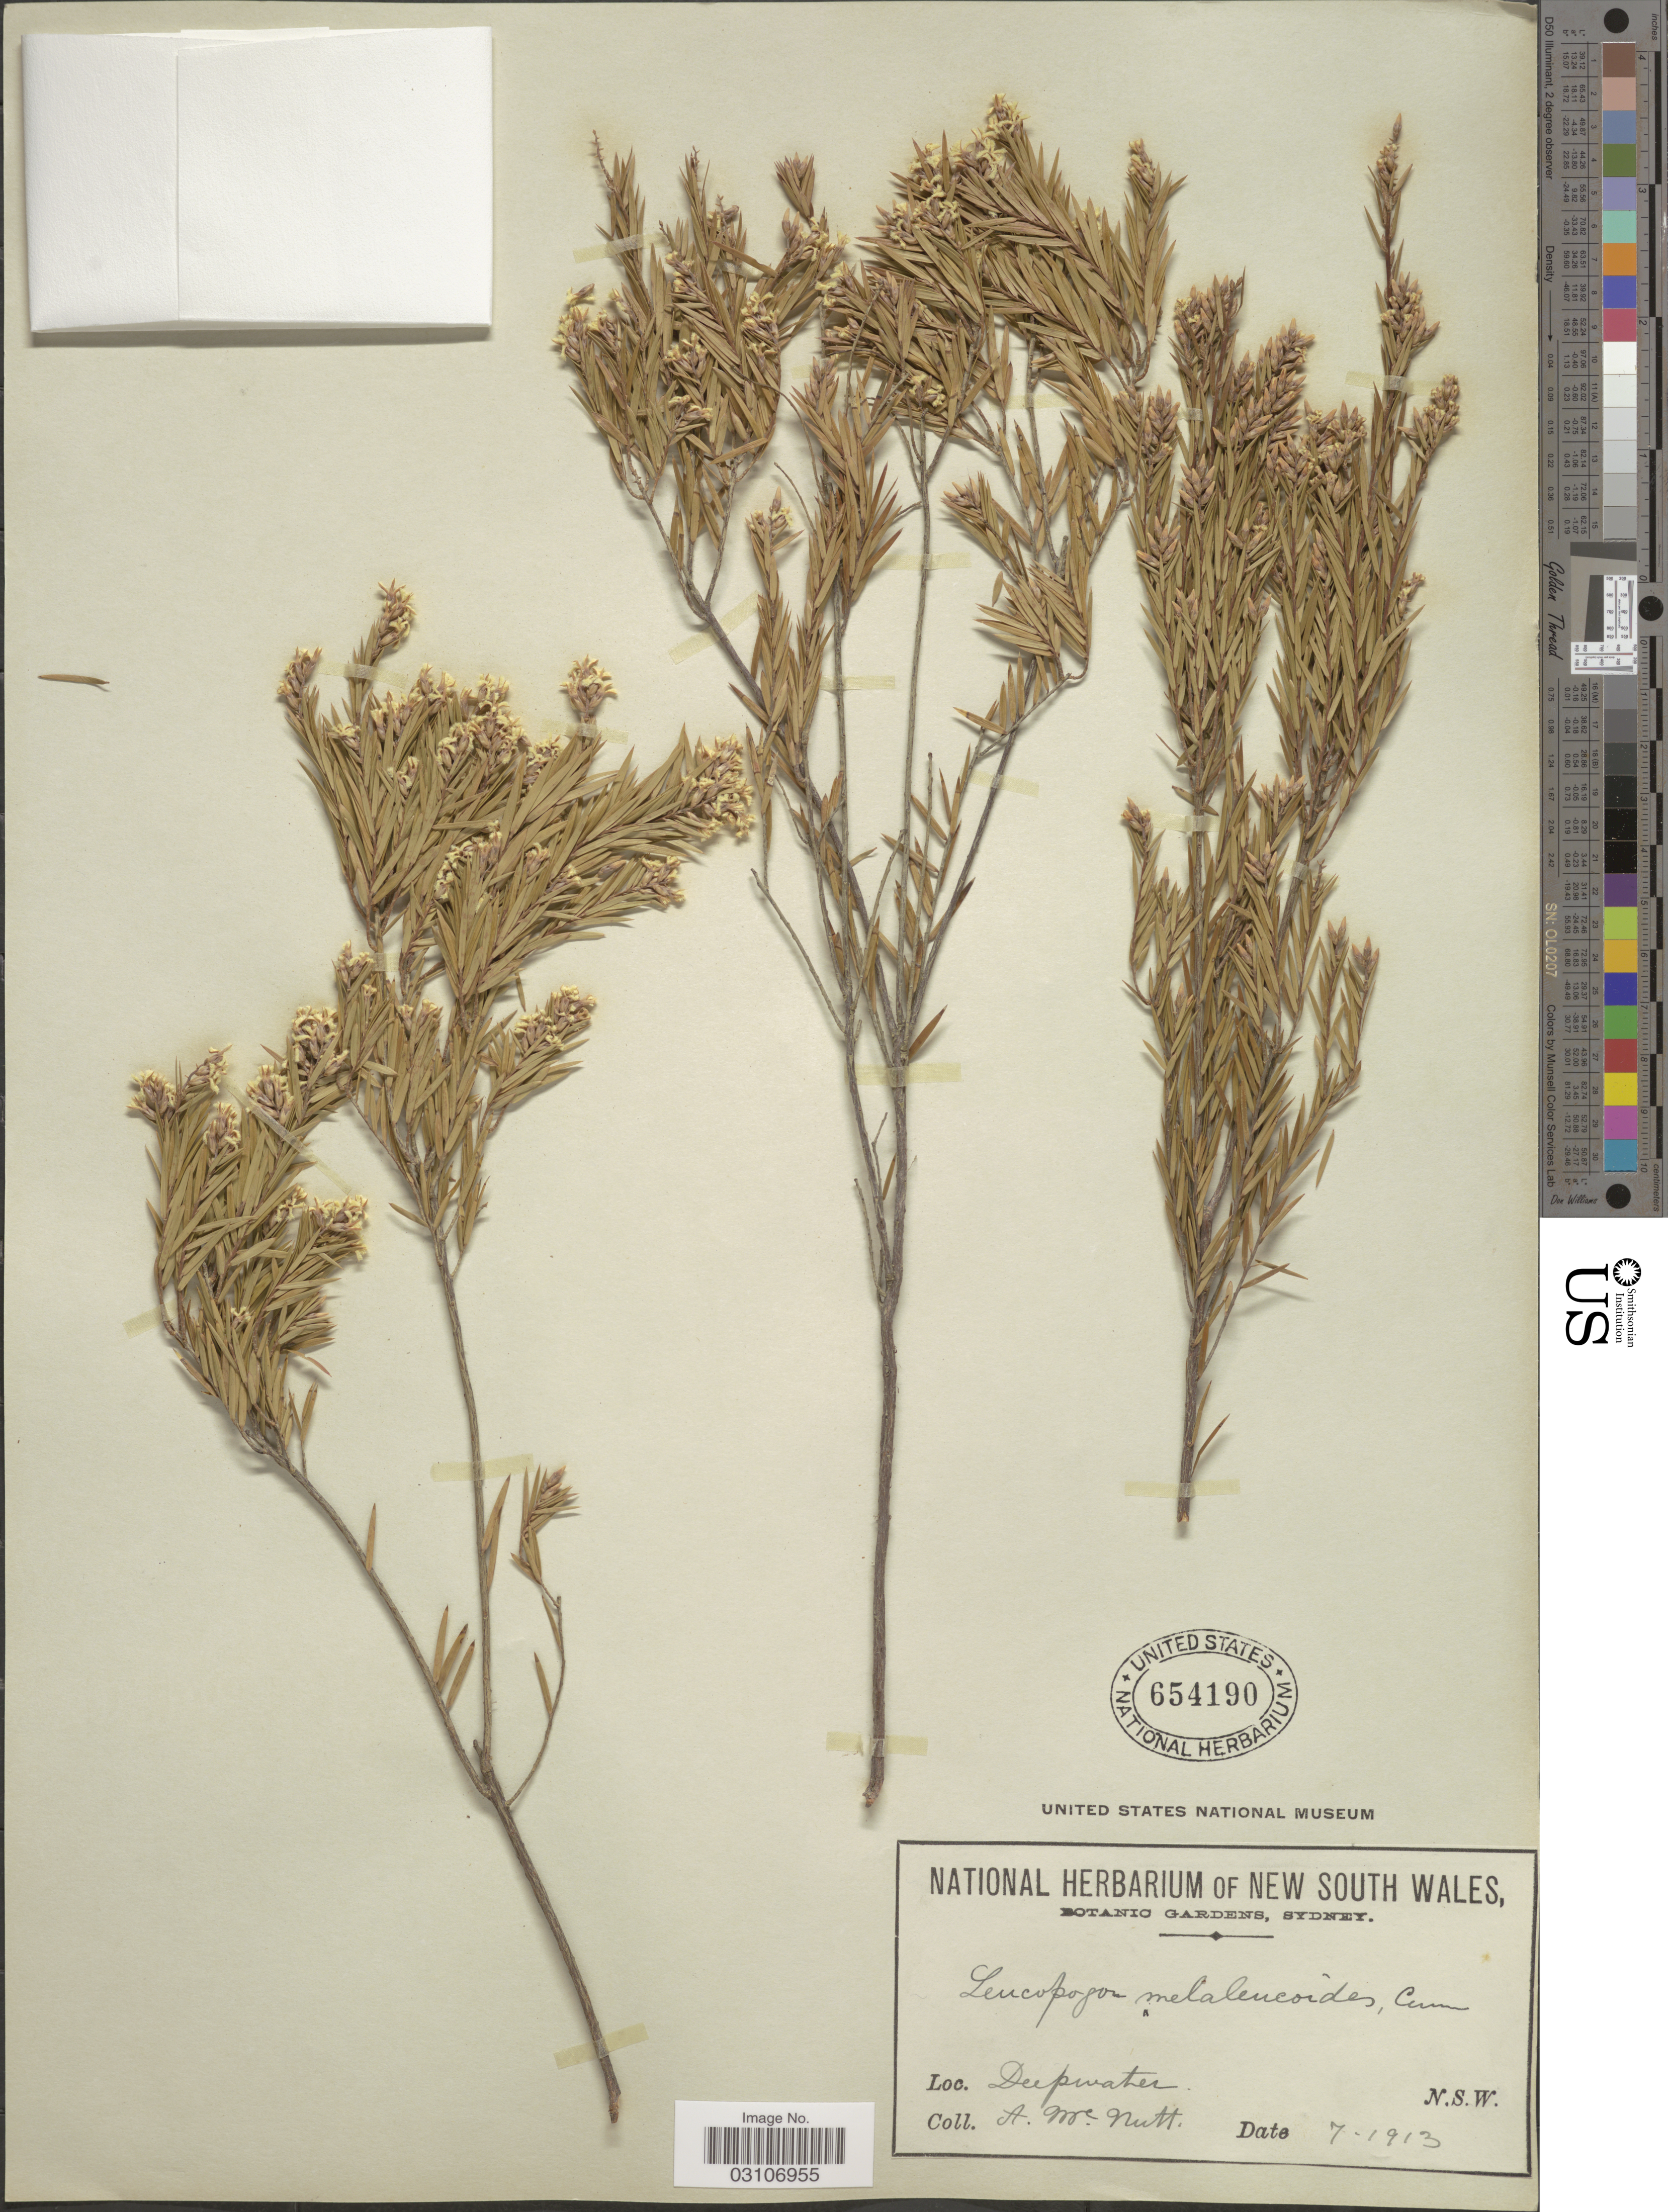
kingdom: Plantae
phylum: Tracheophyta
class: Magnoliopsida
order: Ericales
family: Ericaceae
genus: Leucopogon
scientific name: Leucopogon melaleucoides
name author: A. Cunn. ex DC.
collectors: A. McNutt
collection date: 1913-07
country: Australia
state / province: New South Wales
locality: Deepwater.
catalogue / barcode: US 654190